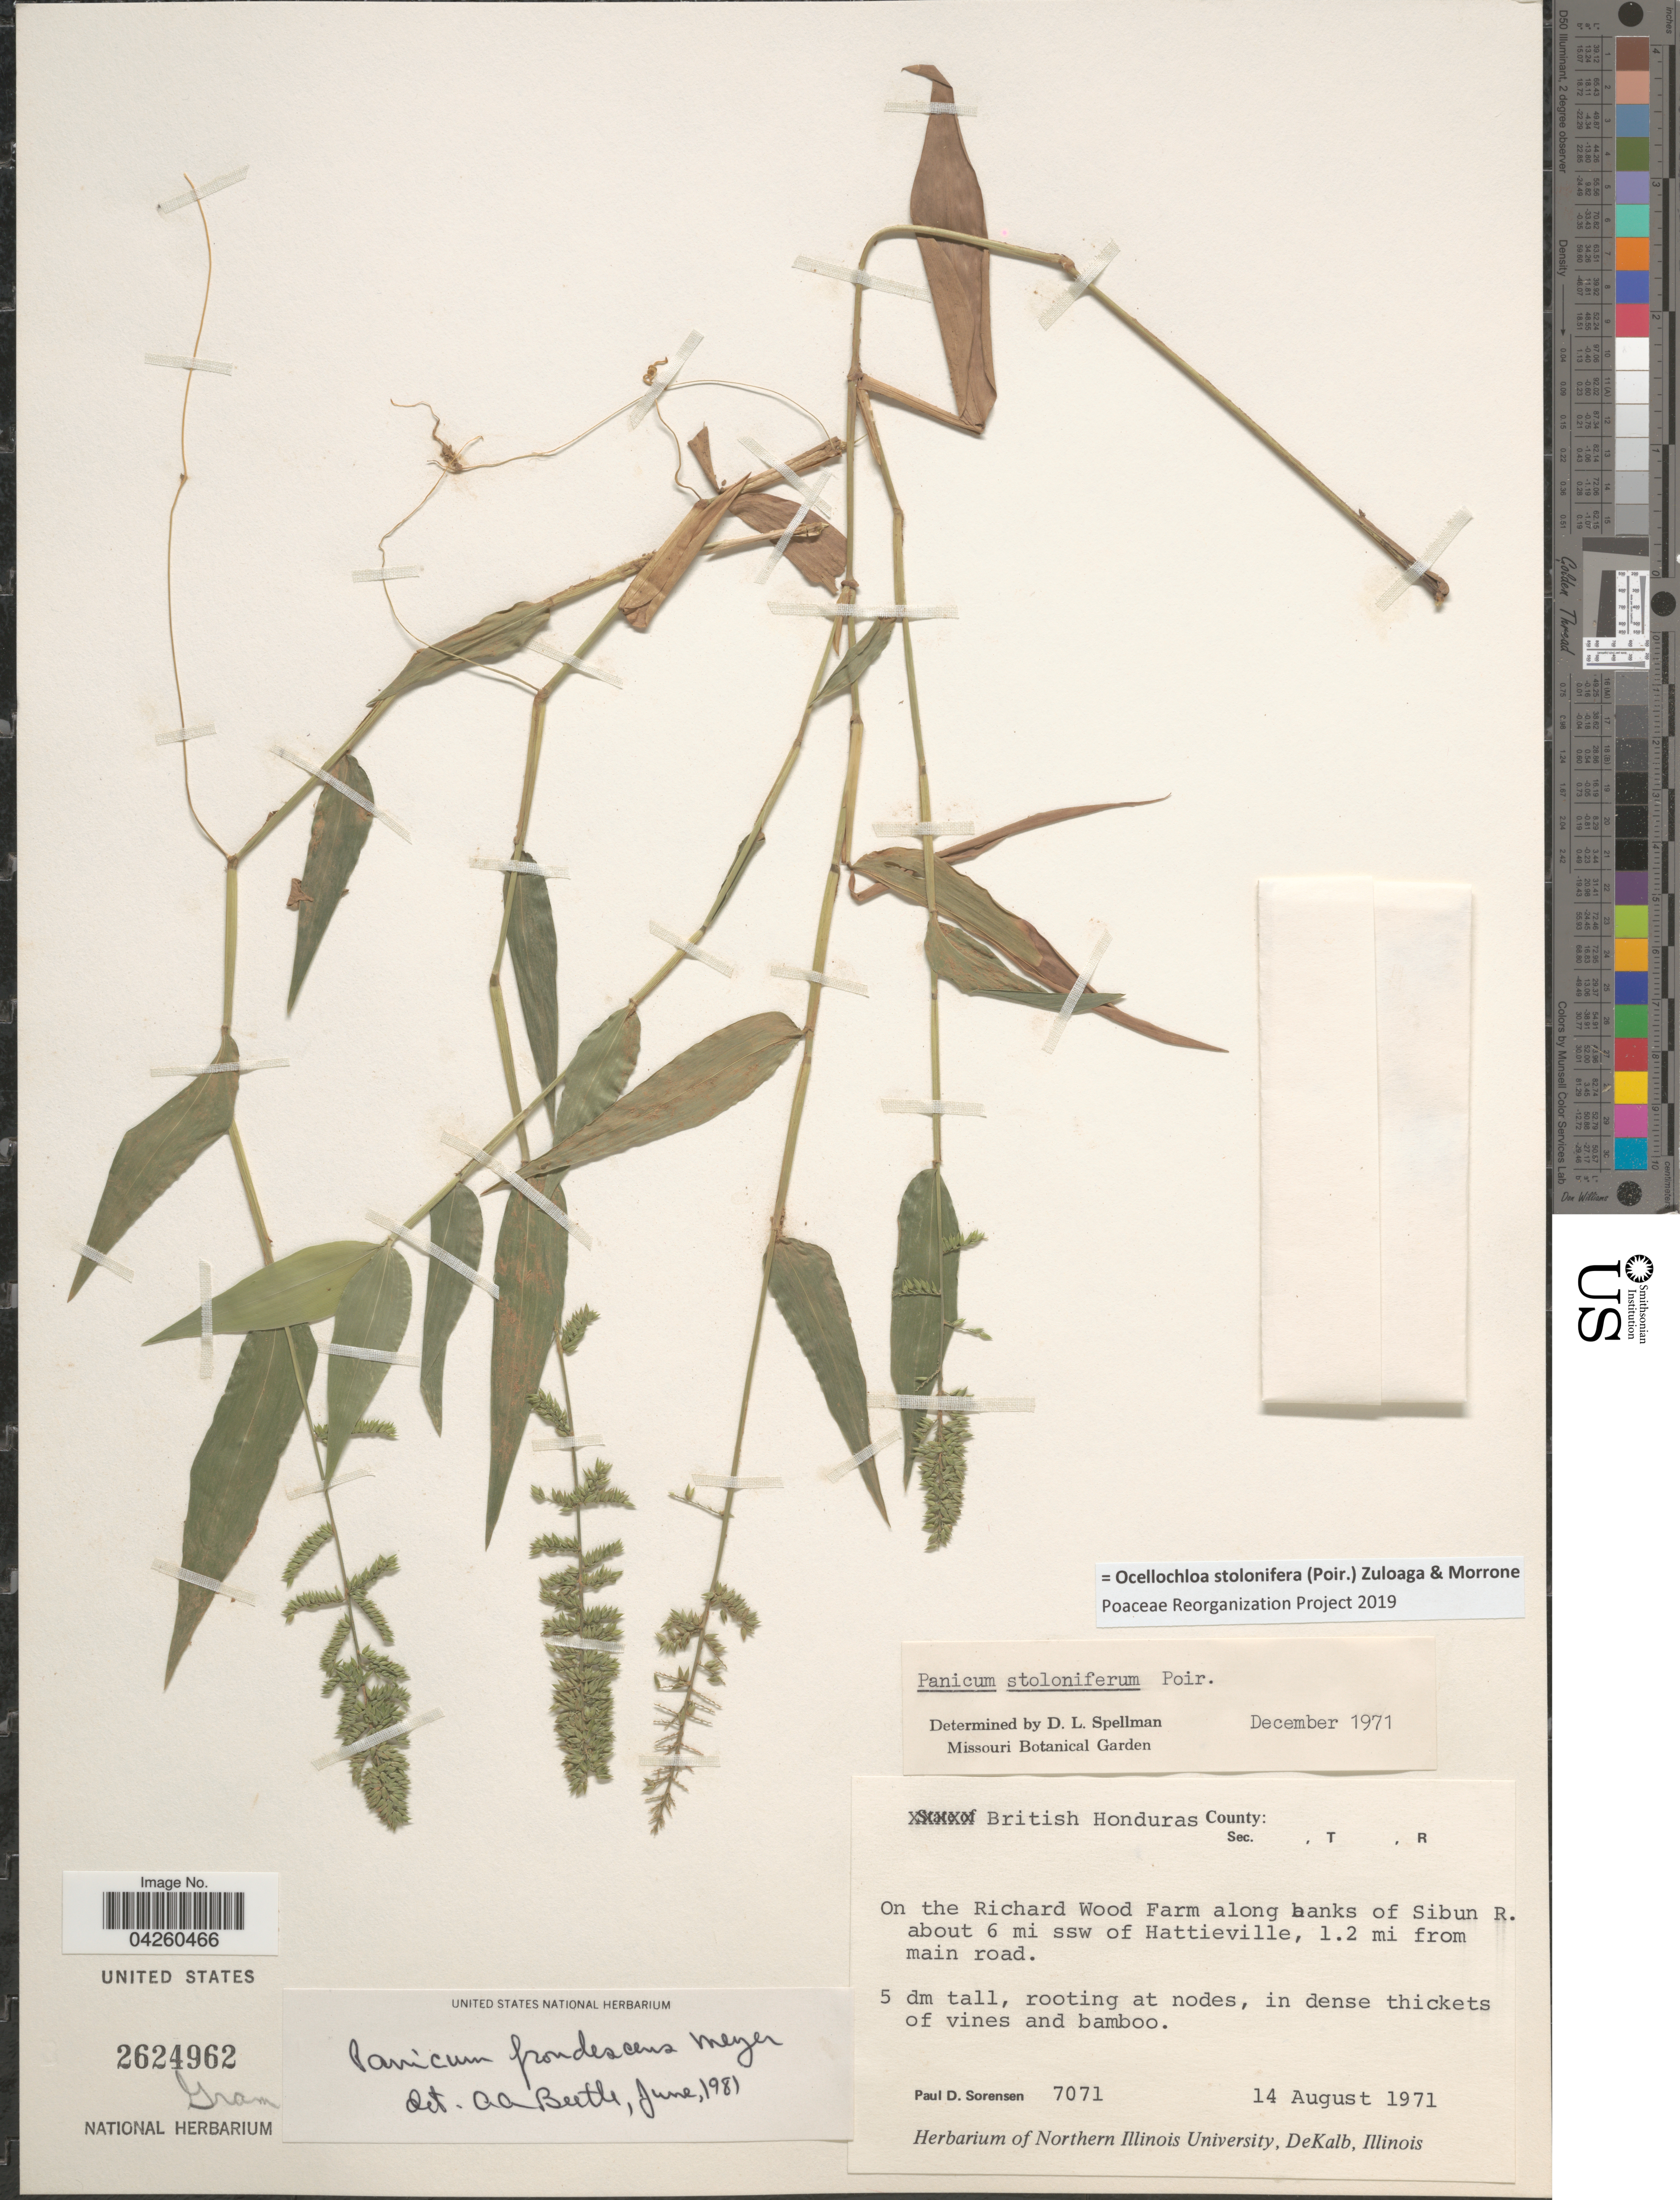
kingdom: Plantae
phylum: Tracheophyta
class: Liliopsida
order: Poales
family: Poaceae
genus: Ocellochloa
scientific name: Ocellochloa stolonifera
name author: (Poir.) Zuloaga & Morrone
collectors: P. Sorensen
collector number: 7071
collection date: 1971-08-14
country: Belize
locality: British Honduras. On the Richard Wood farm along banks of Sibun R. about 6 mi ssw of Hattieville, 1.2 mi from main road.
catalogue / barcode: US 2624962